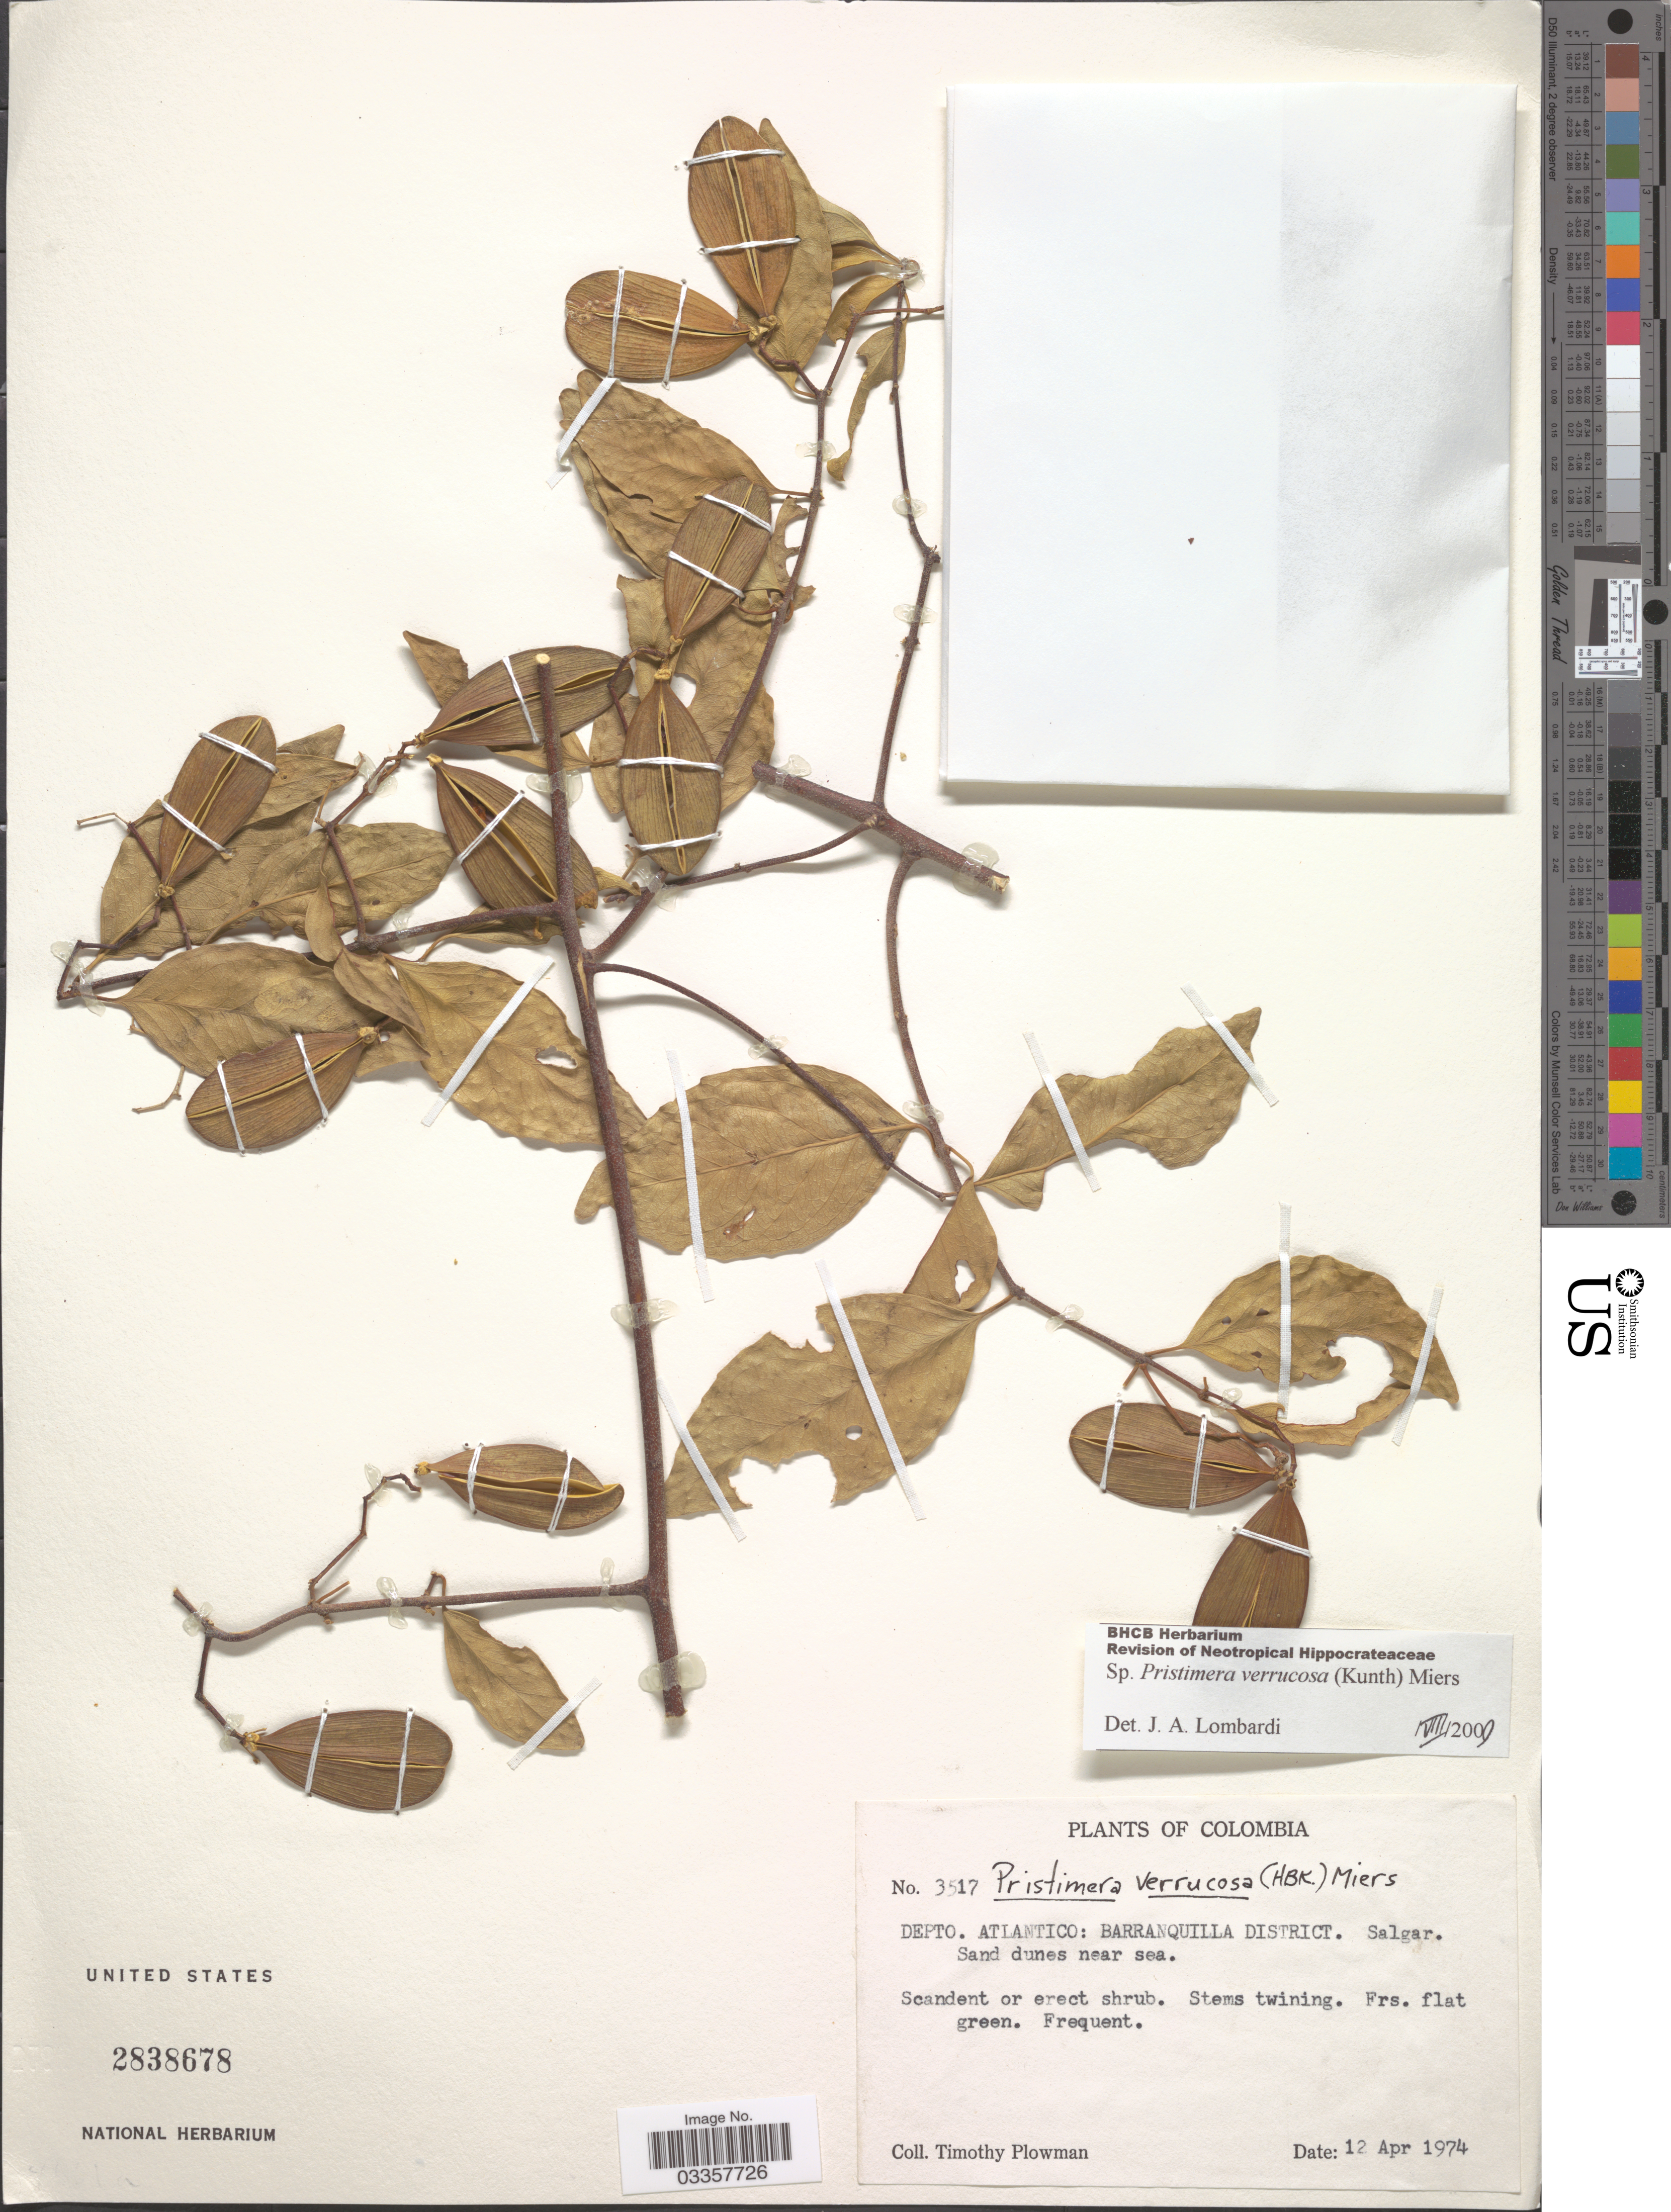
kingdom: Plantae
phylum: Tracheophyta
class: Magnoliopsida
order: Celastrales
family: Celastraceae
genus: Pristimera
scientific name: Pristimera verrucosa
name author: (Kunth) Miers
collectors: T. Plowman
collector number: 3517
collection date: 1974-04-12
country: Colombia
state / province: Atlántico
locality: Depto. Atlantico: Barranquilla District. Salgar.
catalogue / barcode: US 2838678